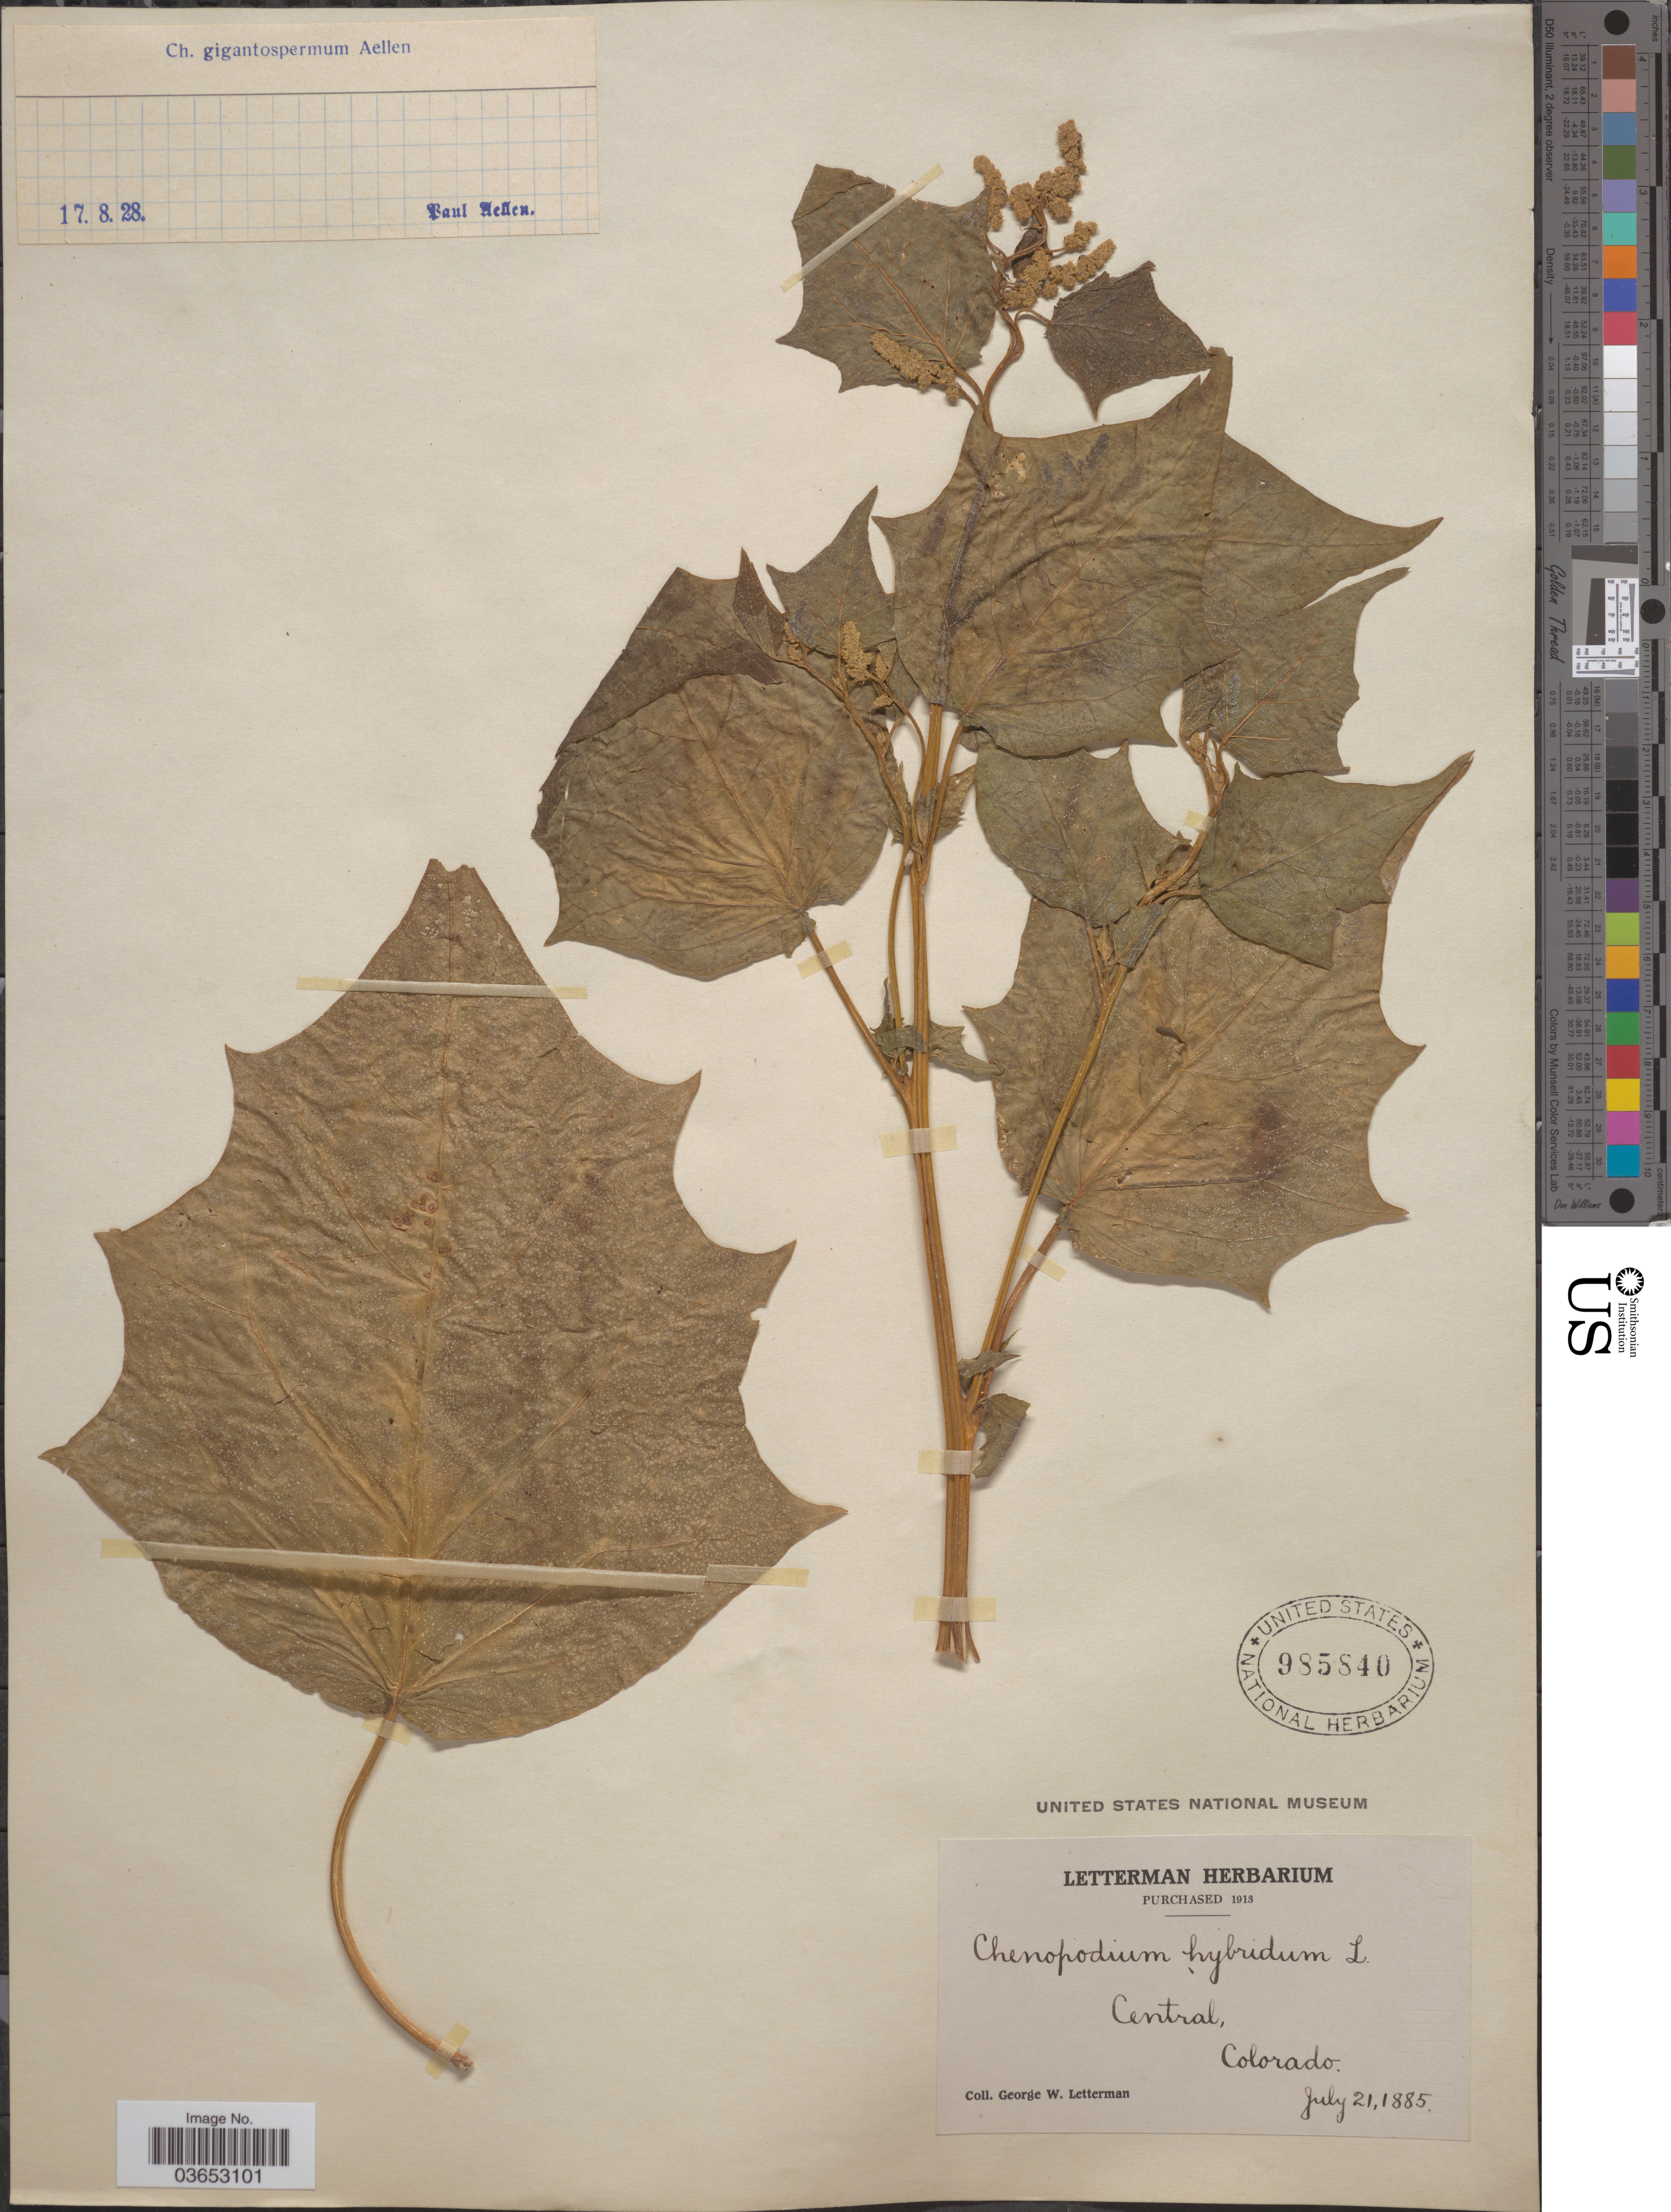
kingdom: Plantae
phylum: Tracheophyta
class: Magnoliopsida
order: Caryophyllales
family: Amaranthaceae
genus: Chenopodium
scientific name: Chenopodium gigantospermum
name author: Aellen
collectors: G. W. Letterman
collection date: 1885-07-21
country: United States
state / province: Colorado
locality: Central.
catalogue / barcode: US 985840